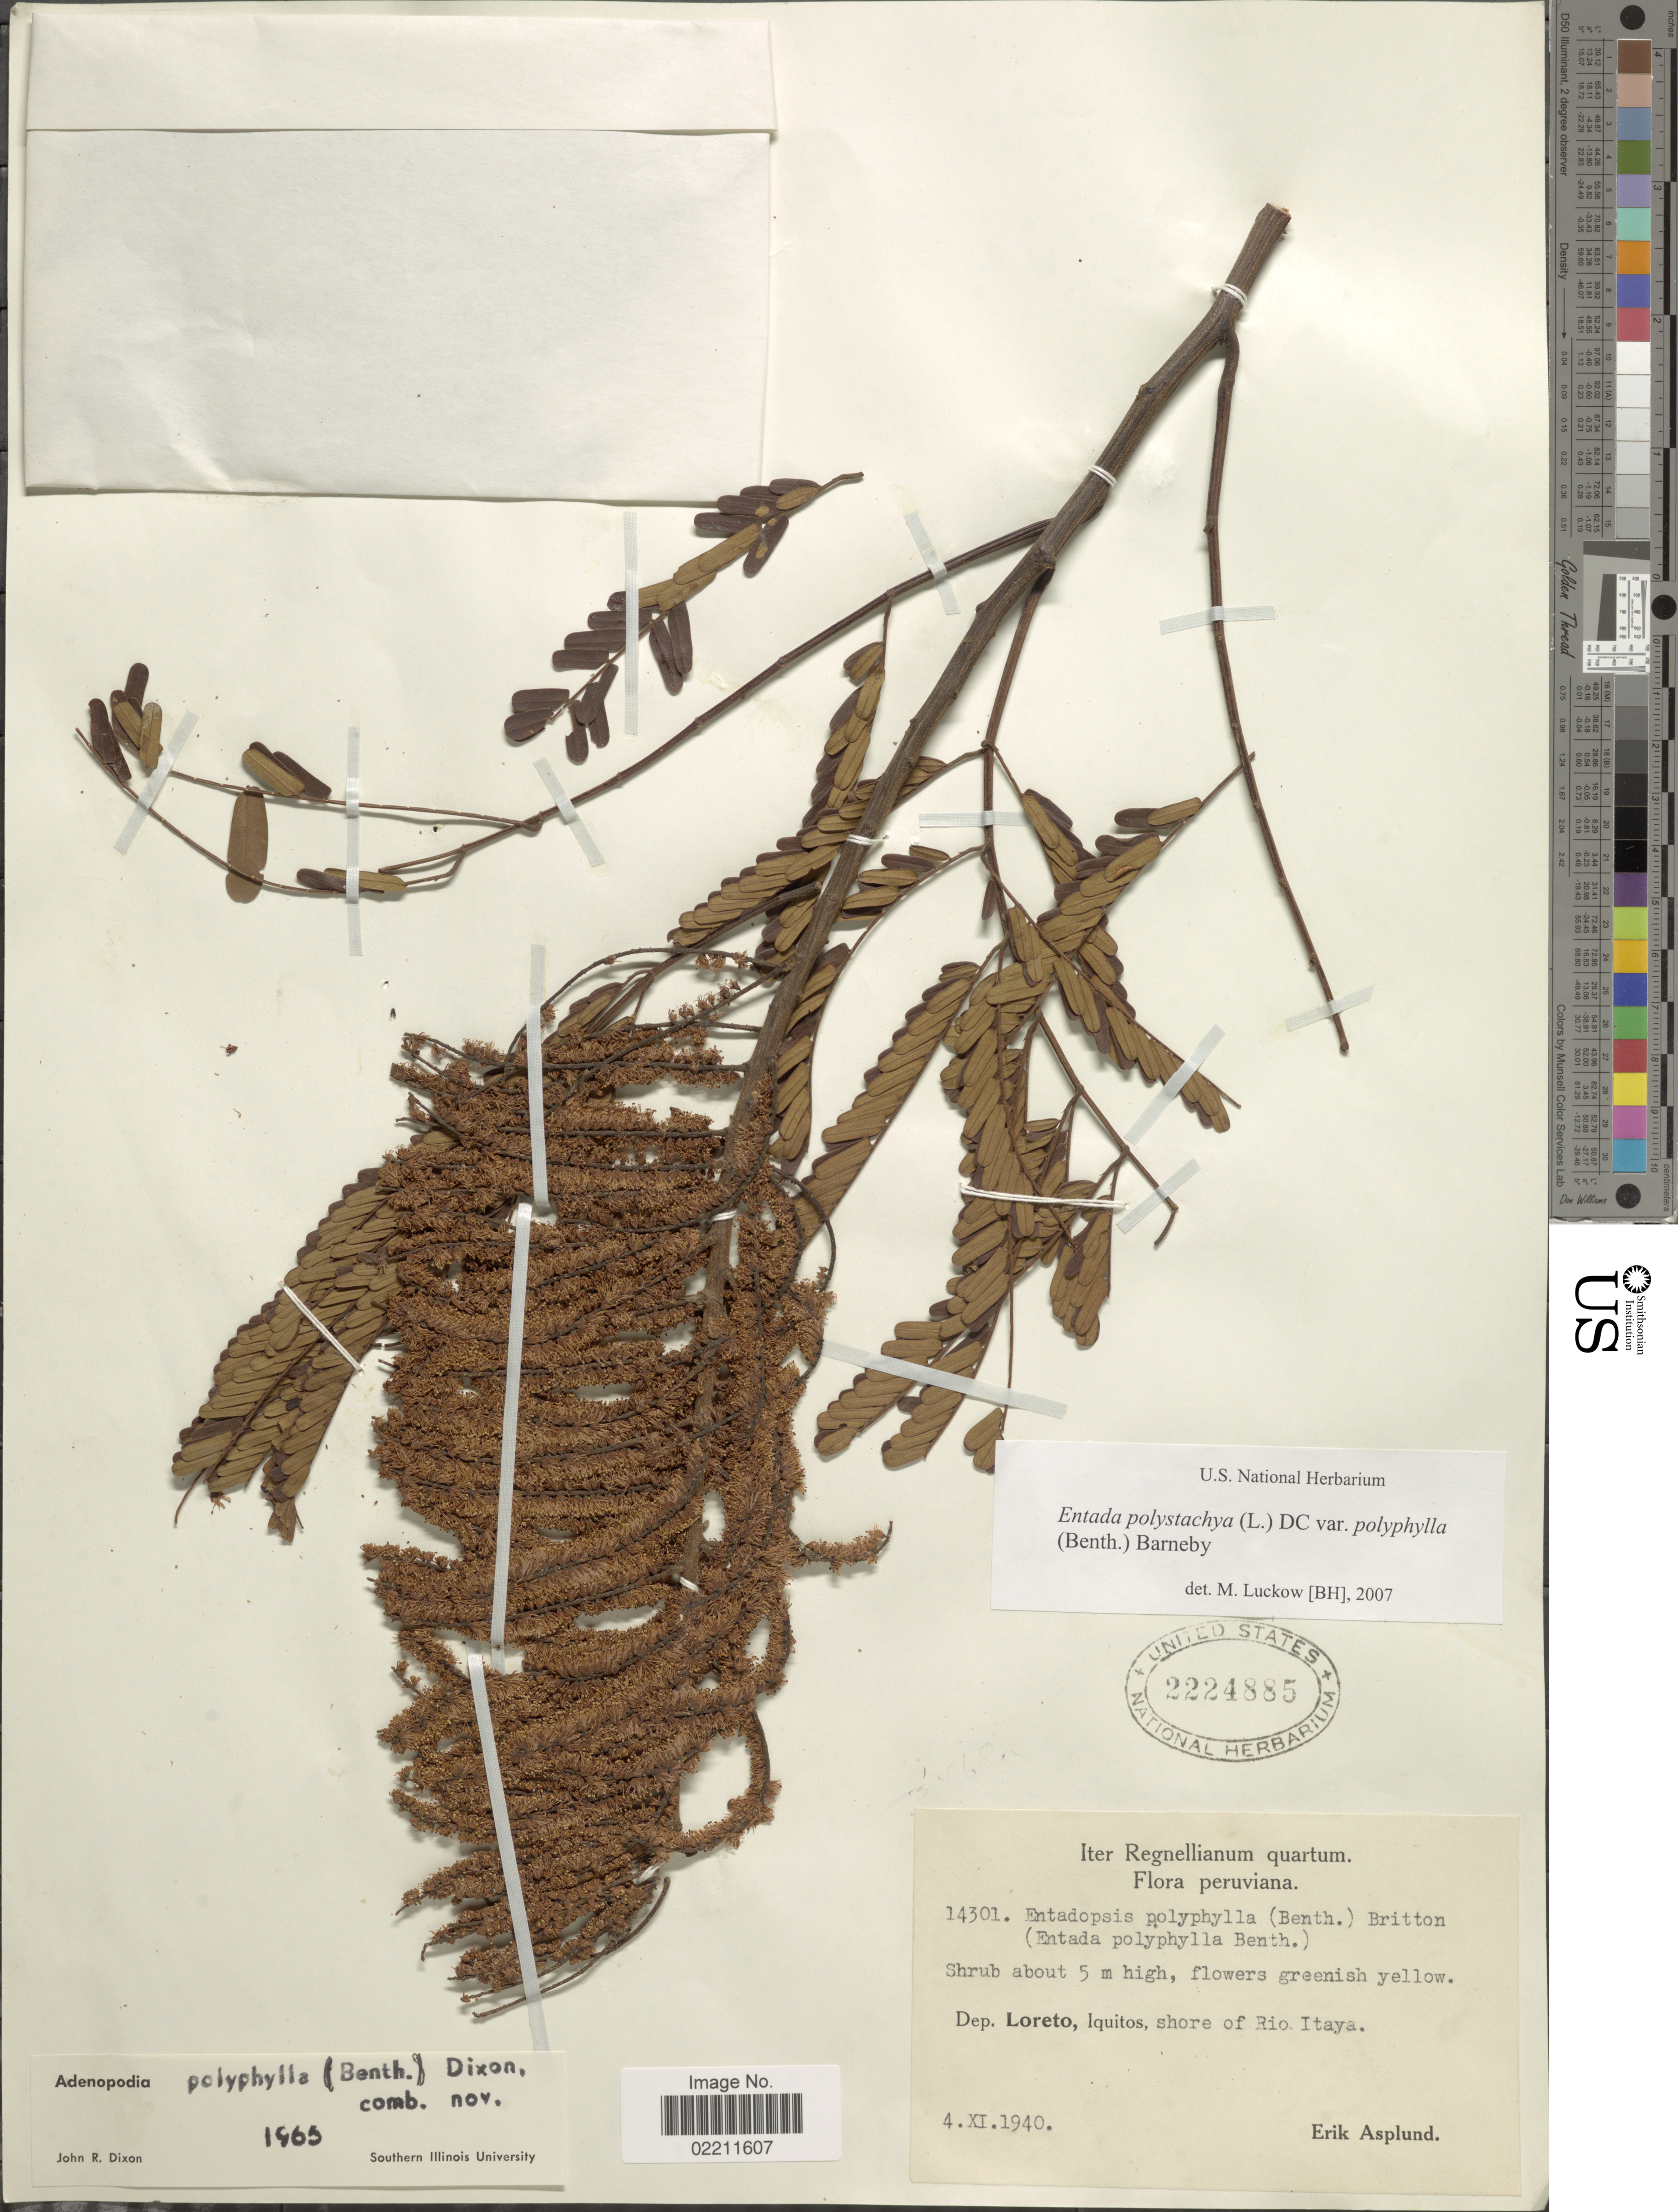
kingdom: Plantae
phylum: Tracheophyta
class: Magnoliopsida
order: Fabales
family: Fabaceae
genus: Entada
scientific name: Entada polystachya var. polyphylla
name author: (Benth.) Barneby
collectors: E. Asplund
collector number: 14301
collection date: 1940-11-04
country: Peru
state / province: Loreto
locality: Peruviana, Dep. Loreto , Iquitos, shore of the Rio Itaya.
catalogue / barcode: US 2224855